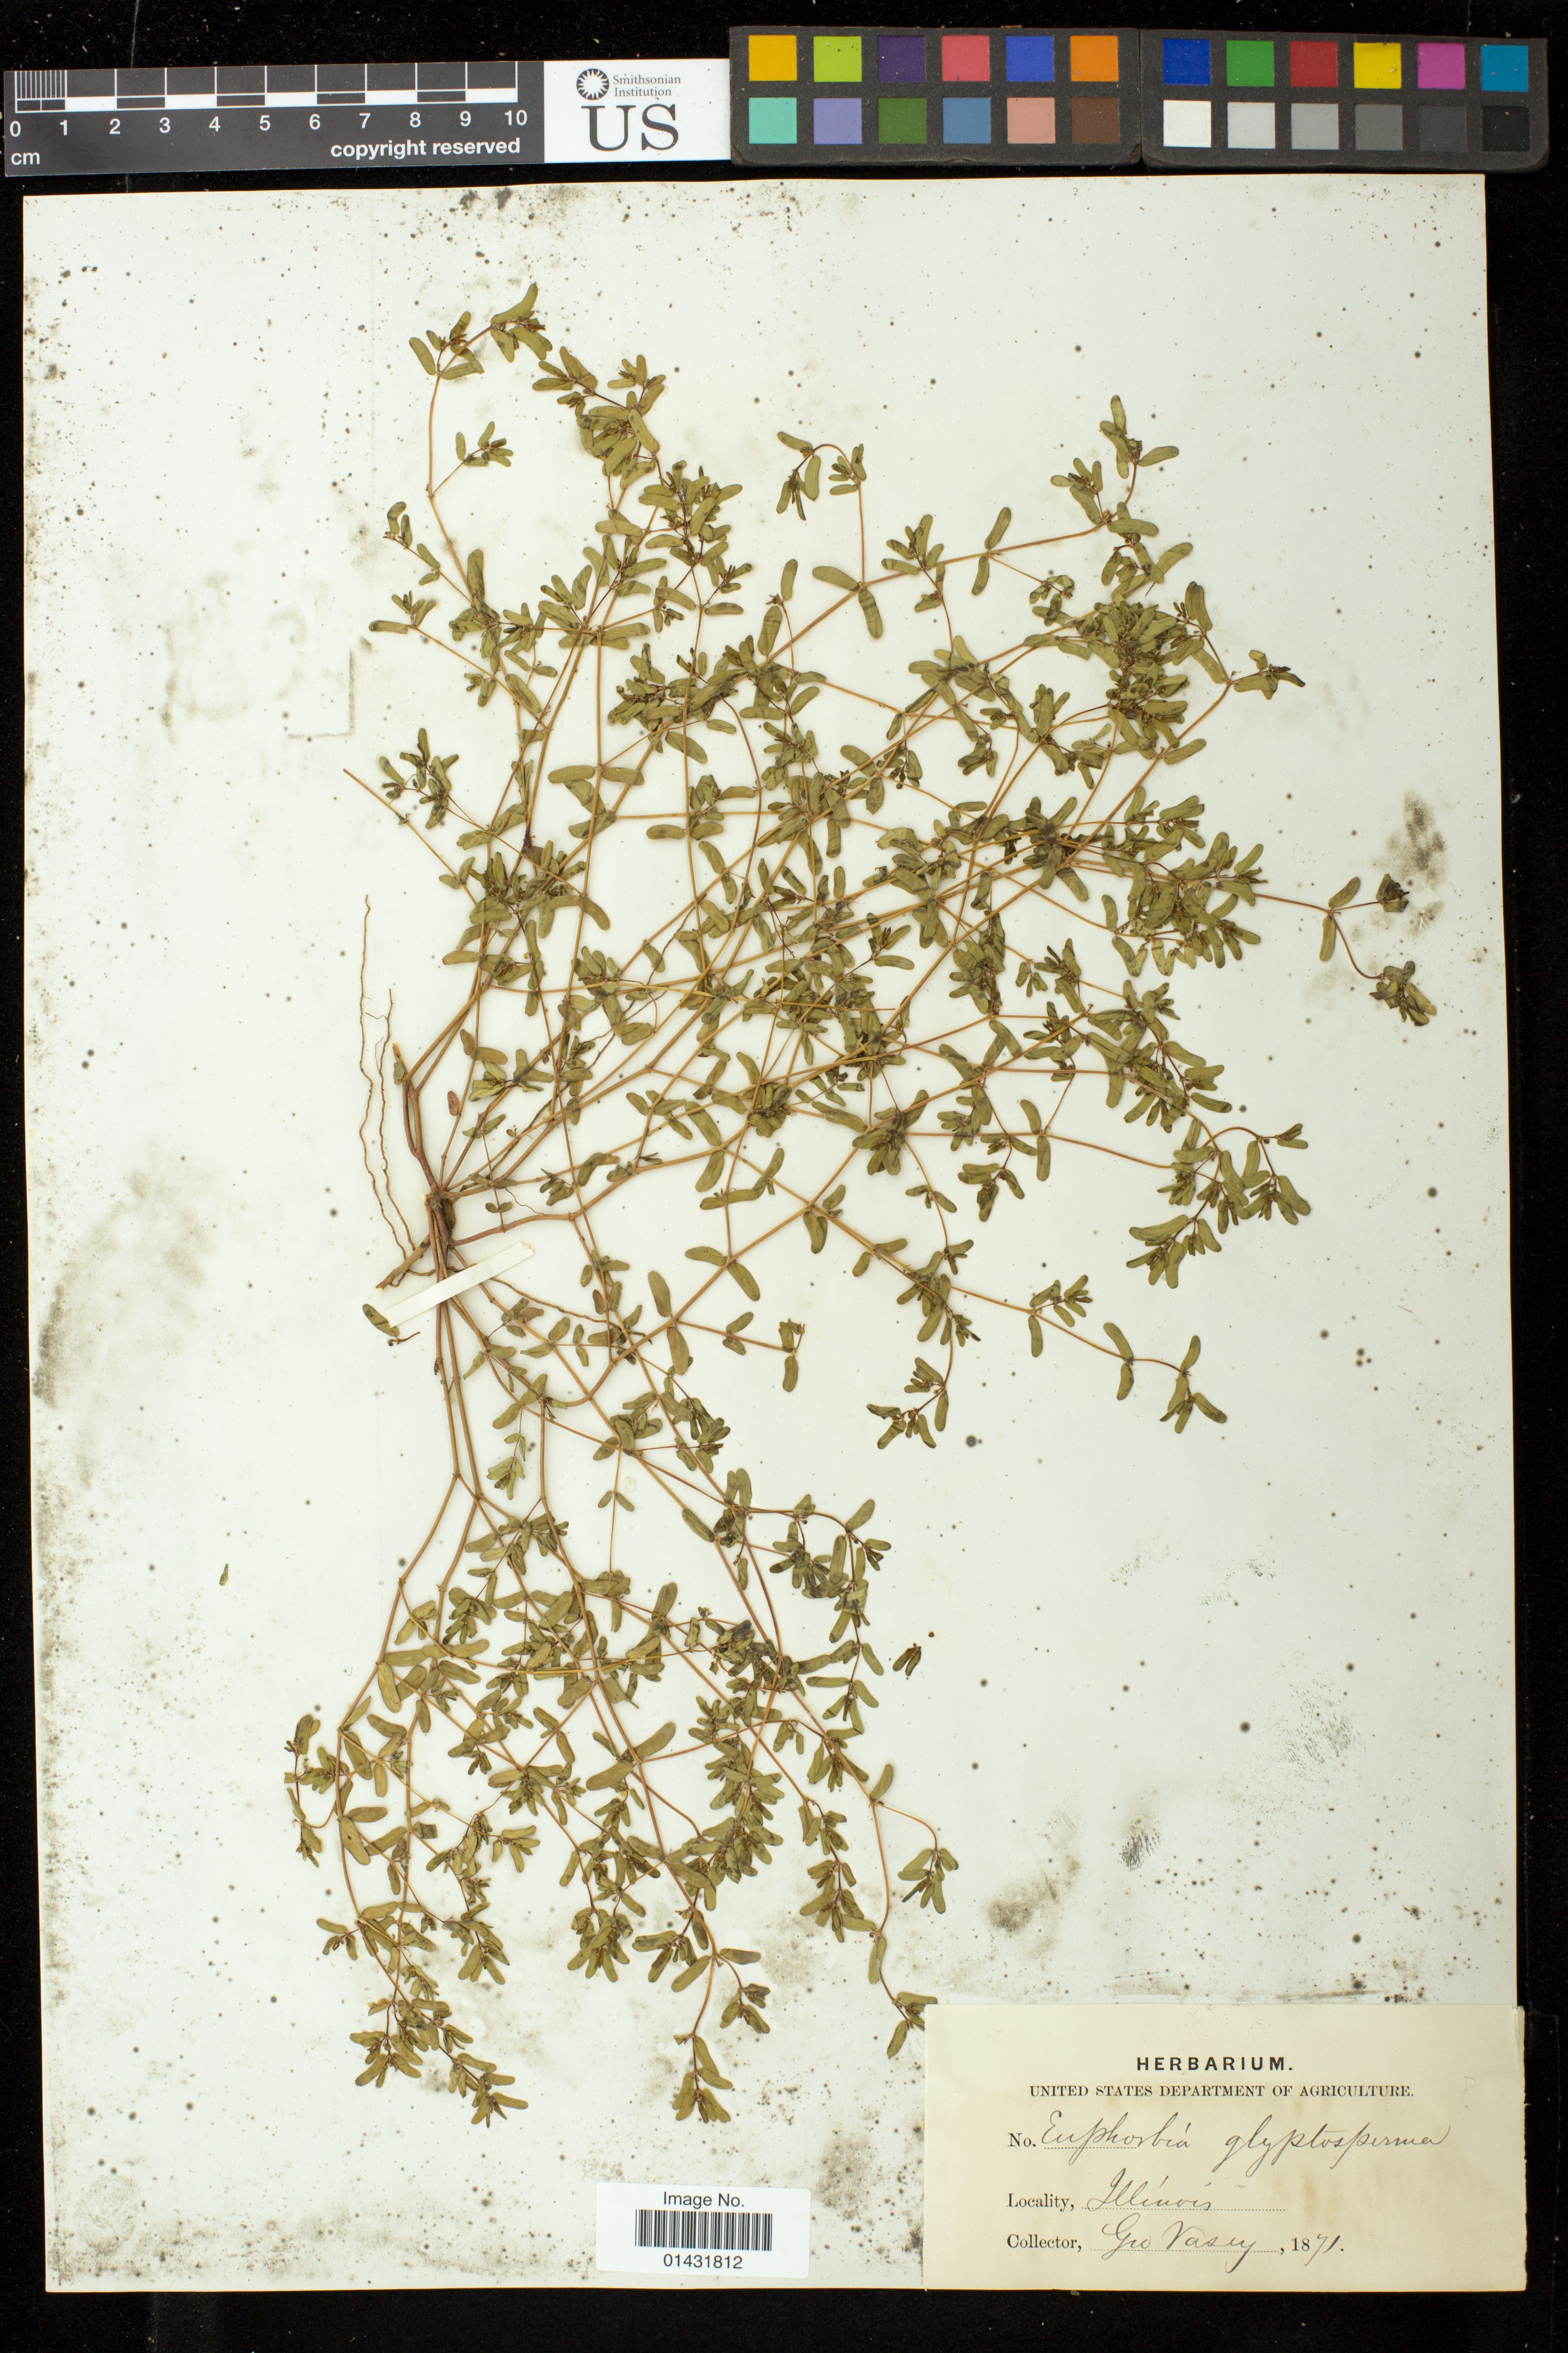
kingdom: Plantae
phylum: Tracheophyta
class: Magnoliopsida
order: Malpighiales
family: Euphorbiaceae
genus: Euphorbia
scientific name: Euphorbia glyptosperma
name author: Engelm.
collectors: G. Vasey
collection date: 1871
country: United States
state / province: Illinois